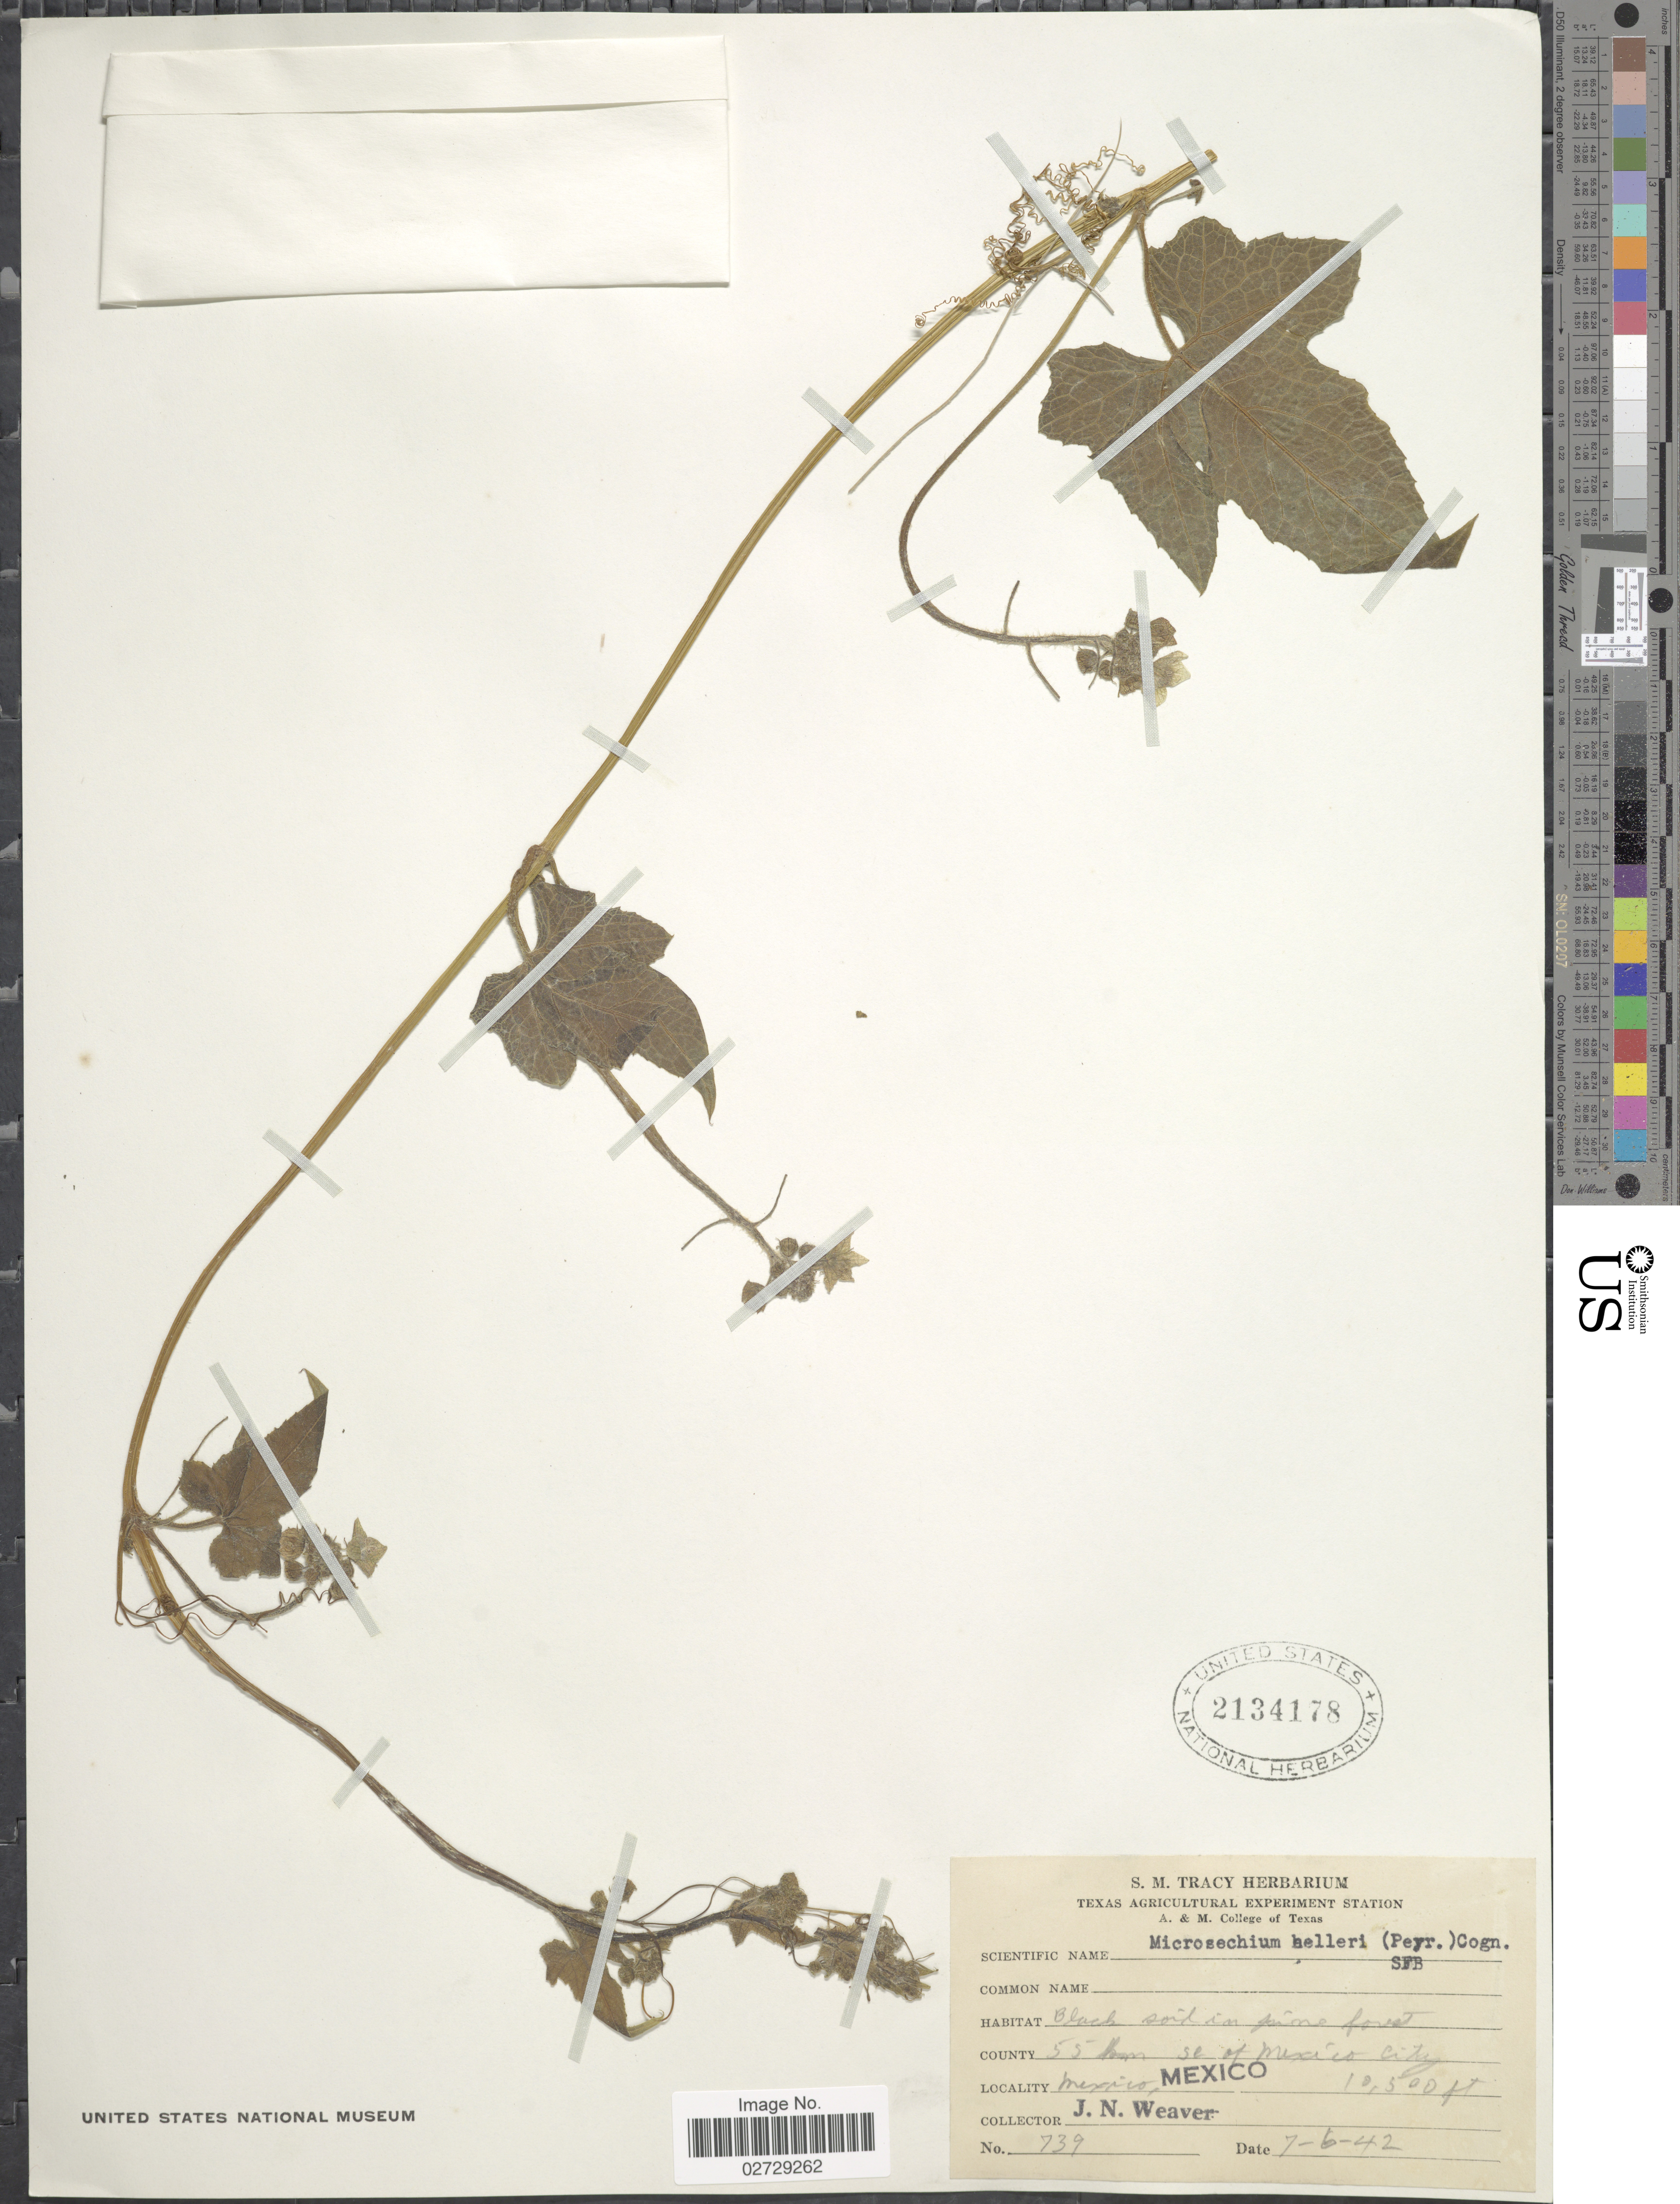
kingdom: Plantae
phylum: Tracheophyta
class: Magnoliopsida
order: Cucurbitales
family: Cucurbitaceae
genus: Microsechium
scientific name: Microsechium helleri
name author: (Peyr.) Cogn.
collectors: J. N. Weaver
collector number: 739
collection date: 1942-06-07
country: Mexico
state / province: México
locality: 55 km of Mexico City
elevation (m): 3200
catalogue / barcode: US 2134178